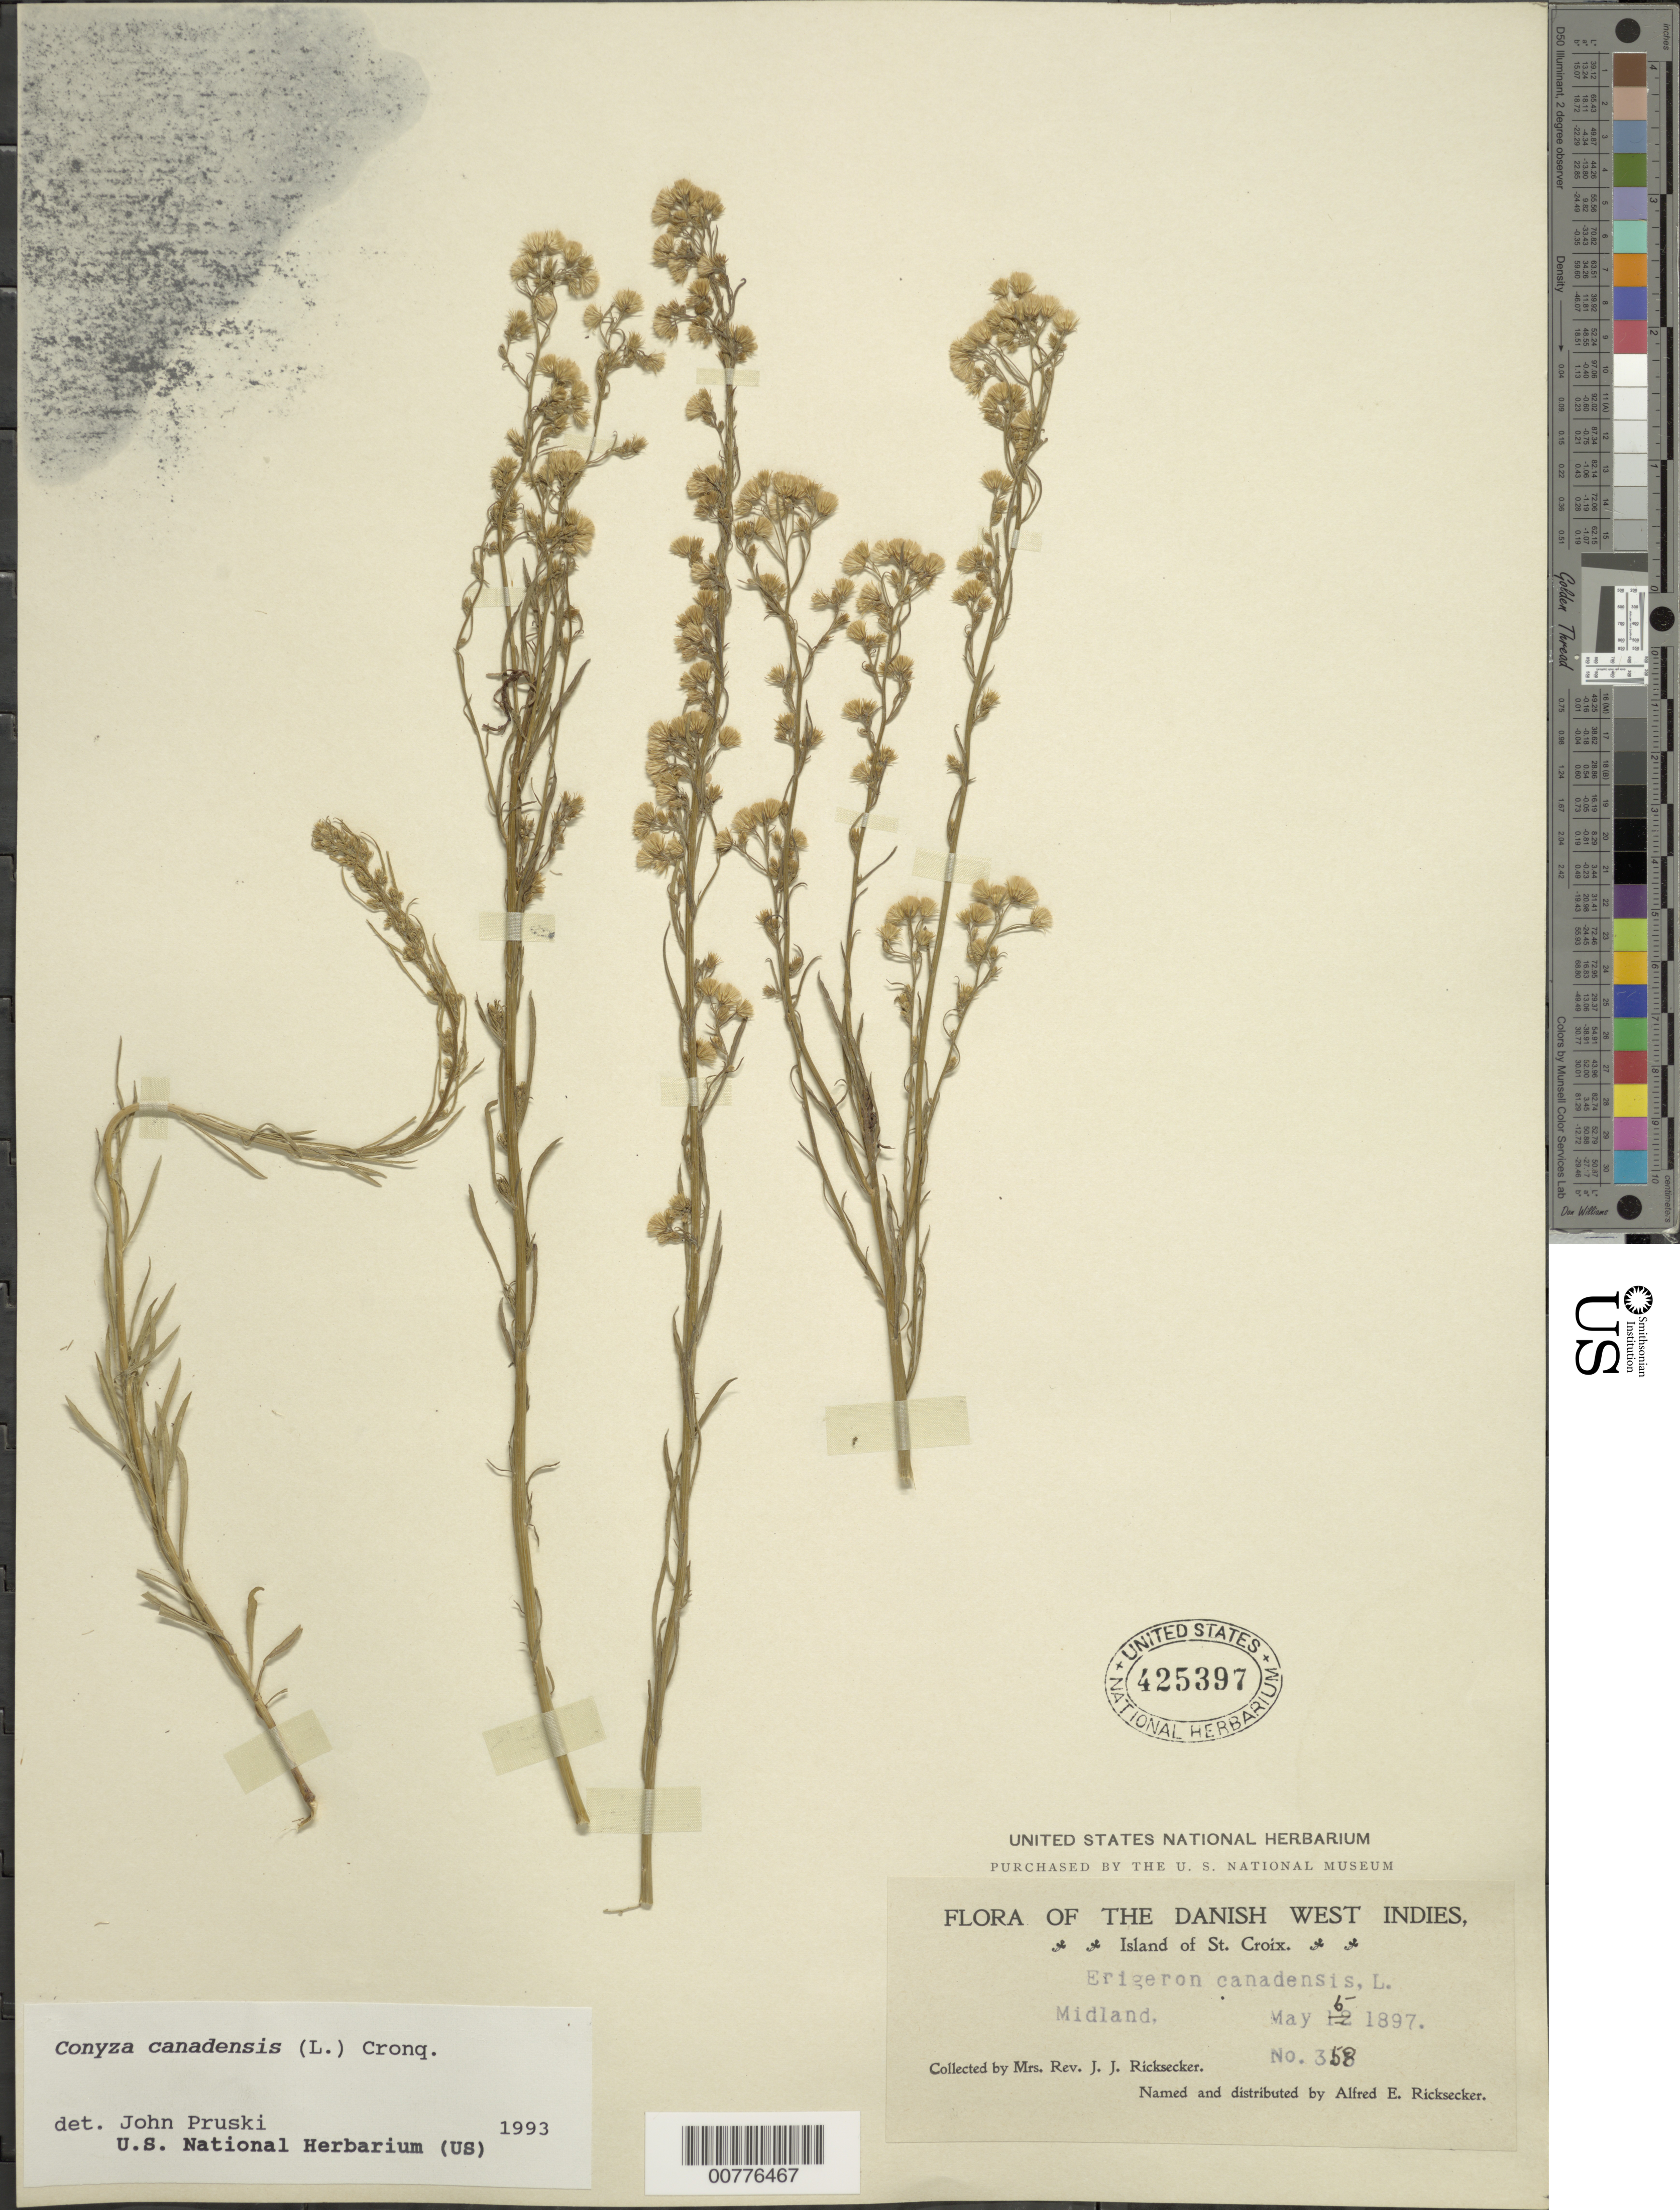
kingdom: Plantae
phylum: Tracheophyta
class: Magnoliopsida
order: Asterales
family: Asteraceae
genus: Conyza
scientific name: Conyza canadensis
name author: (L.) Cronq.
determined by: Pruski, J. F.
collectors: L. A. Ricksecker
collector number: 358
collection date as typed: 05 May 1897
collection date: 1897-05-05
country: U.S. Virgin Islands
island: St. John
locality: Midland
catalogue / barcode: US 425397